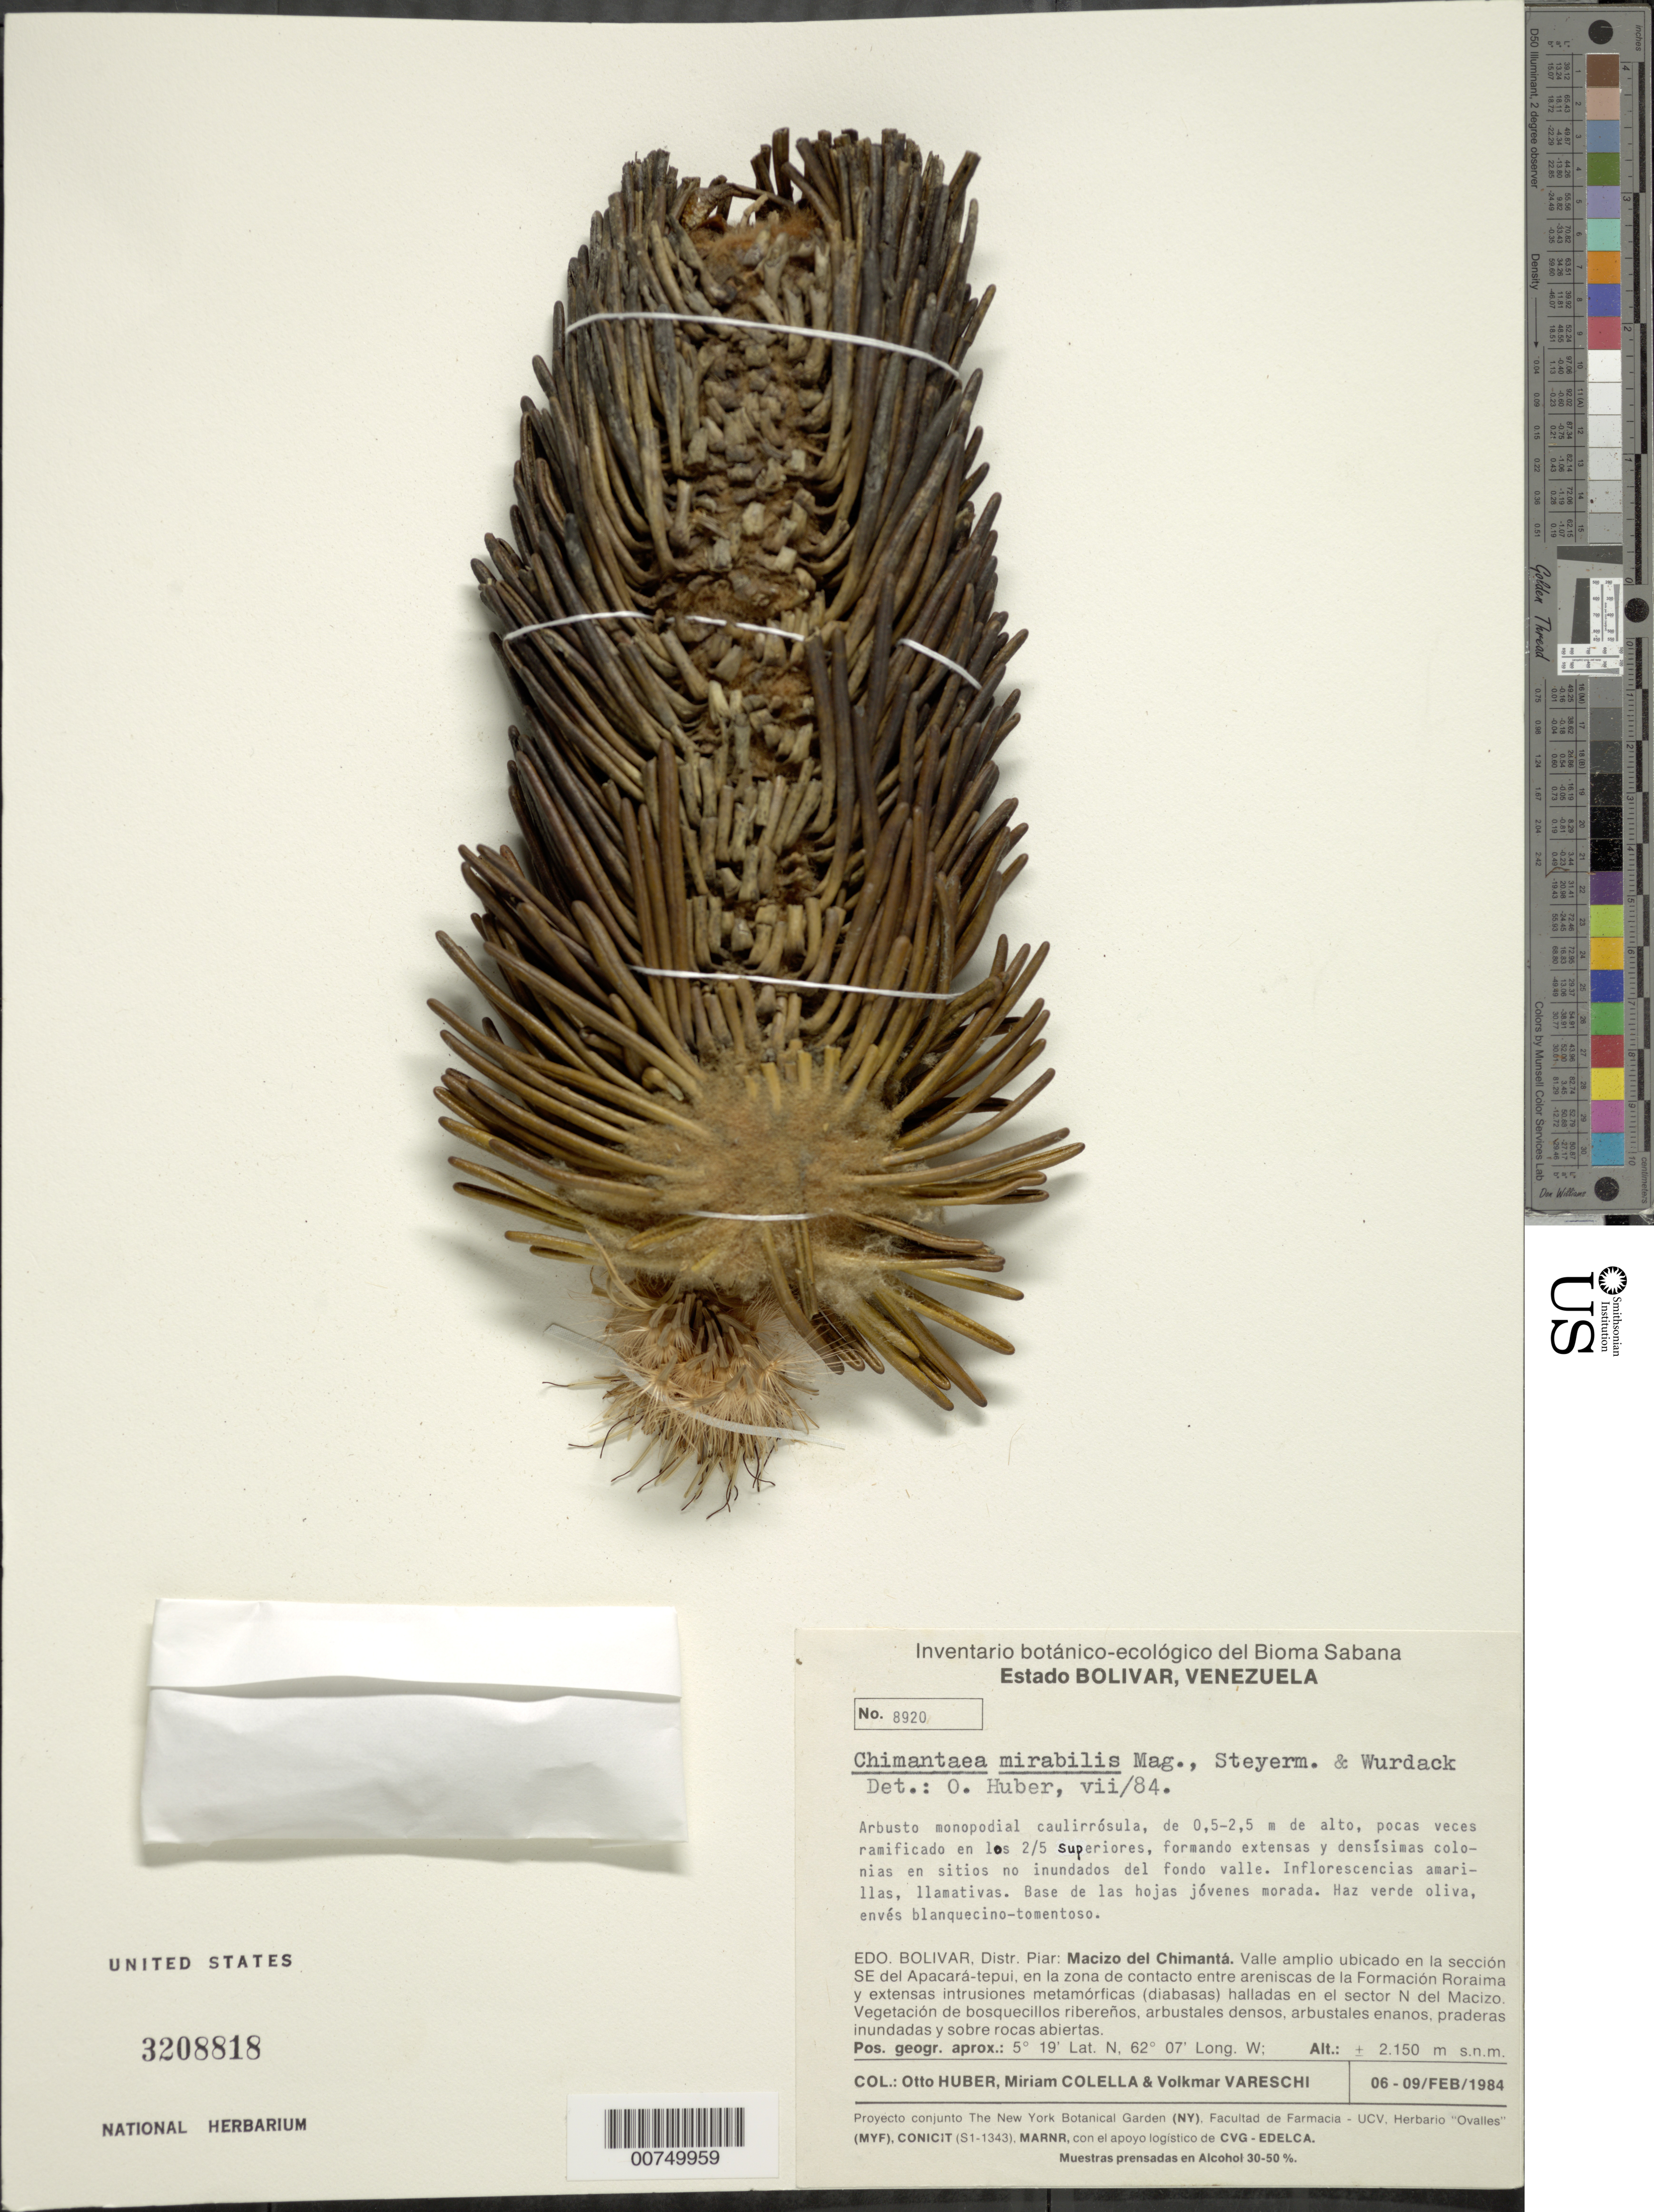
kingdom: Plantae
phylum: Tracheophyta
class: Magnoliopsida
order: Asterales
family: Asteraceae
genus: Chimantaea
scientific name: Chimantaea mirabilis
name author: Maguire et al.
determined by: Huber, Otto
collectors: O. Huber, M. Colella & V. Vareschi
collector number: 8920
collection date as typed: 6-Feb-85 to 9-Feb-84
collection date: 1984-02-09/1985-02-06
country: Venezuela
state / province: Bolívar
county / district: Piar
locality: Macizo del Chimantá, sector SE del Apacará-tepuí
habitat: Valle amplio buciado. Vegetación de bosquecillos ribereños, arbustales densos, praderas inundadas y sobre rocas abiertas.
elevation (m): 2150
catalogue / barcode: US 3208818